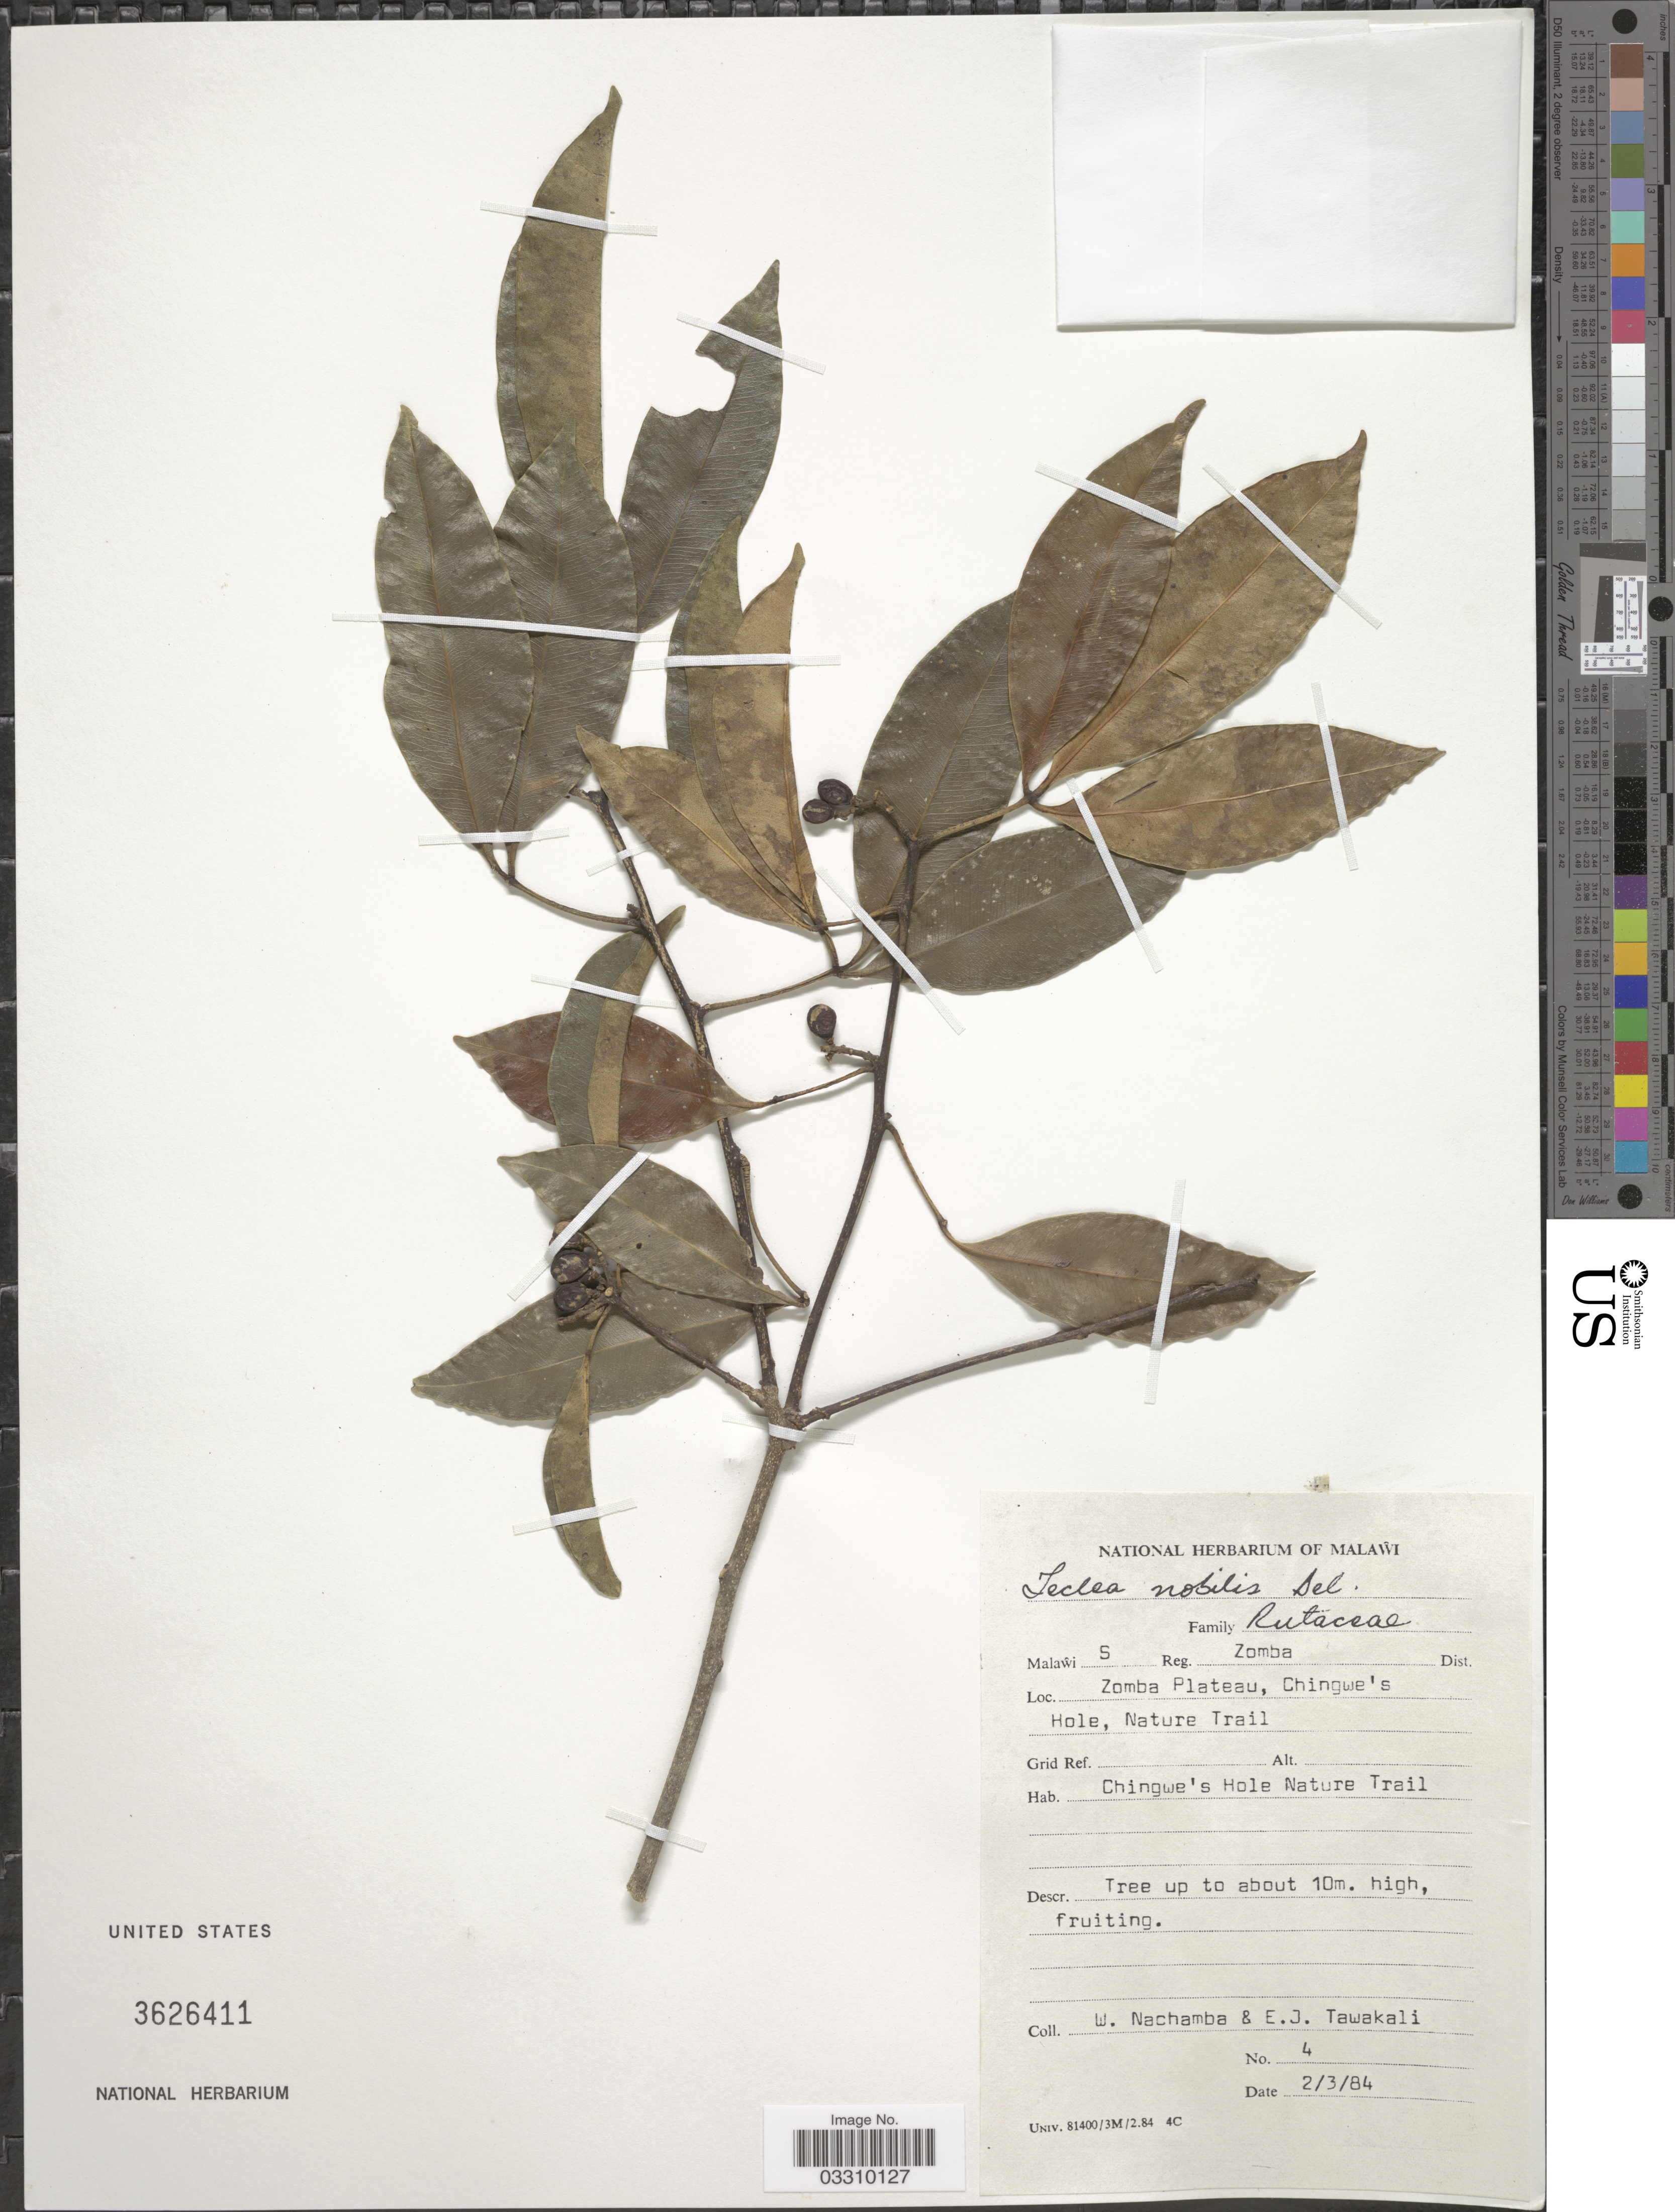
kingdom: Plantae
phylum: Tracheophyta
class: Magnoliopsida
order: Sapindales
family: Rutaceae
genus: Vepris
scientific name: Vepris nobilis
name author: (Delile) Mziray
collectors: W. Nachamba & E. Tawakali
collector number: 4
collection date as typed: Transcribed d/m/y: 2/3/84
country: Malawi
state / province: Southern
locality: S Reg. Zomba Dist. Zomba Plateau, Chingwe's Hole, Nature Trail.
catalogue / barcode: US 3626411